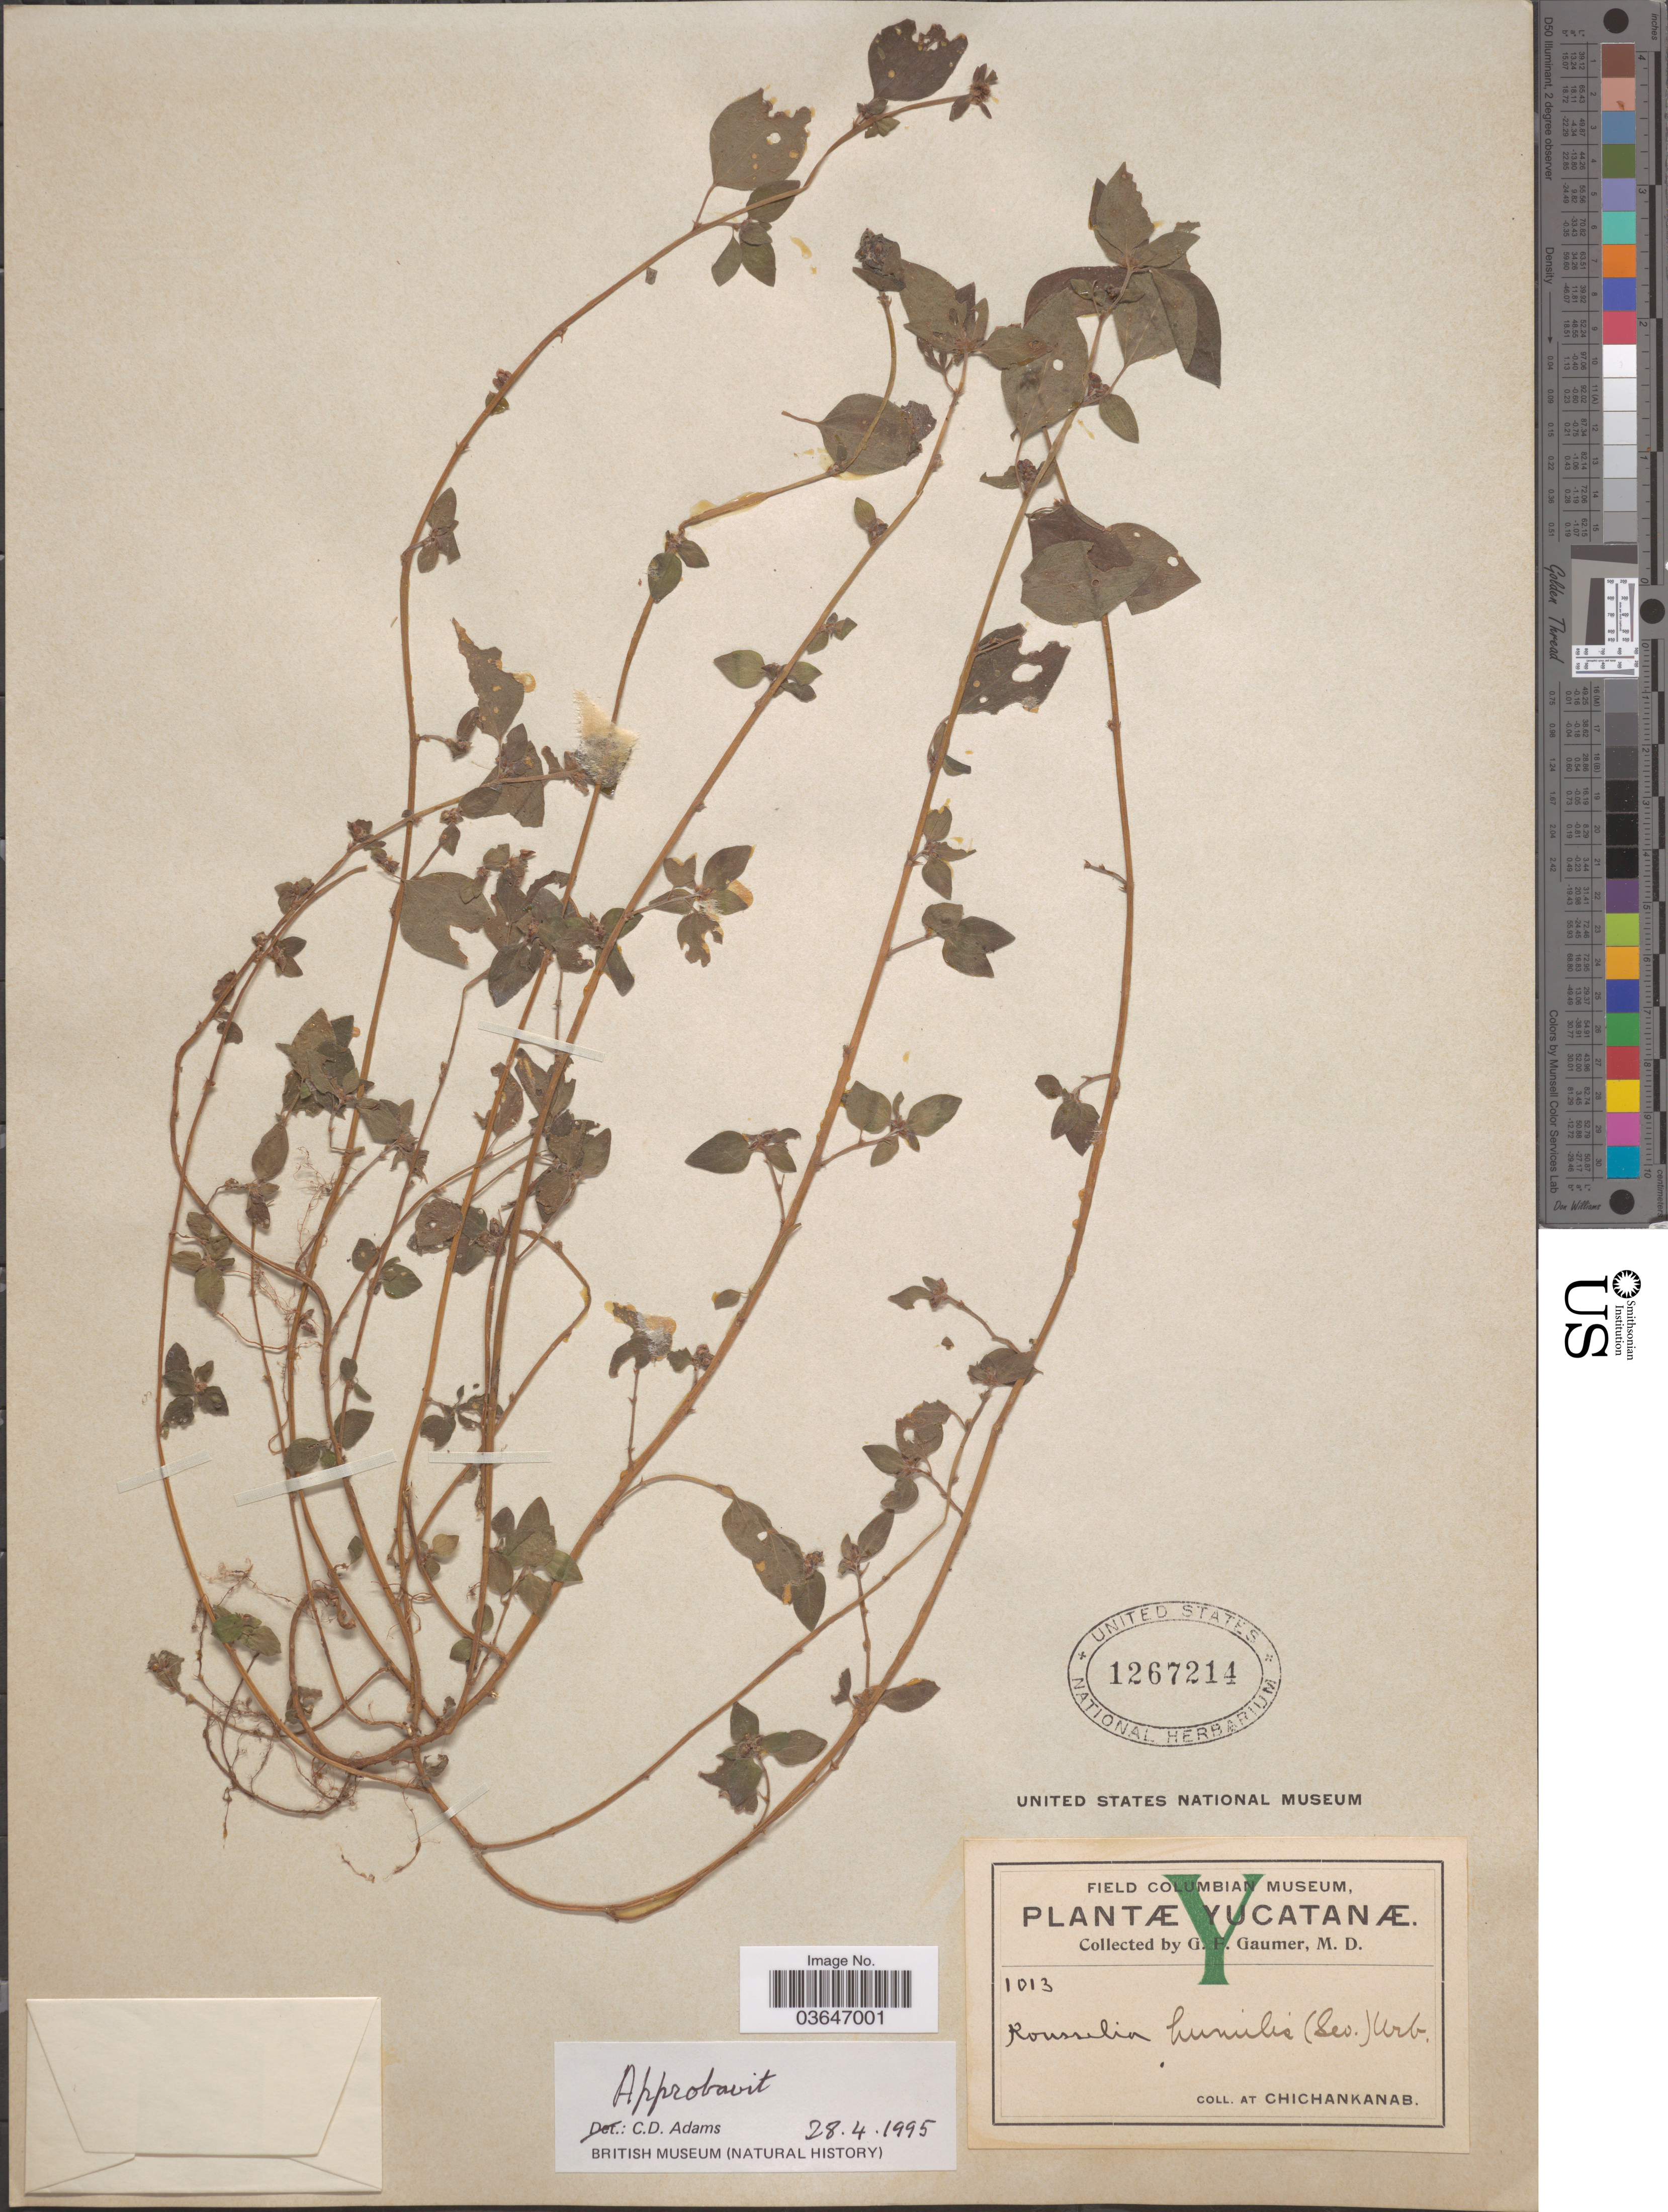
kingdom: Plantae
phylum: Tracheophyta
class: Magnoliopsida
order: Rosales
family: Urticaceae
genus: Rousselia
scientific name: Rousselia humilis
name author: (Sw.) Urb.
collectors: G. F. Gaumer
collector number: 1013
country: Mexico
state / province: Yucatán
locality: At Chichankanab.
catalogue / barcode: US 1267214